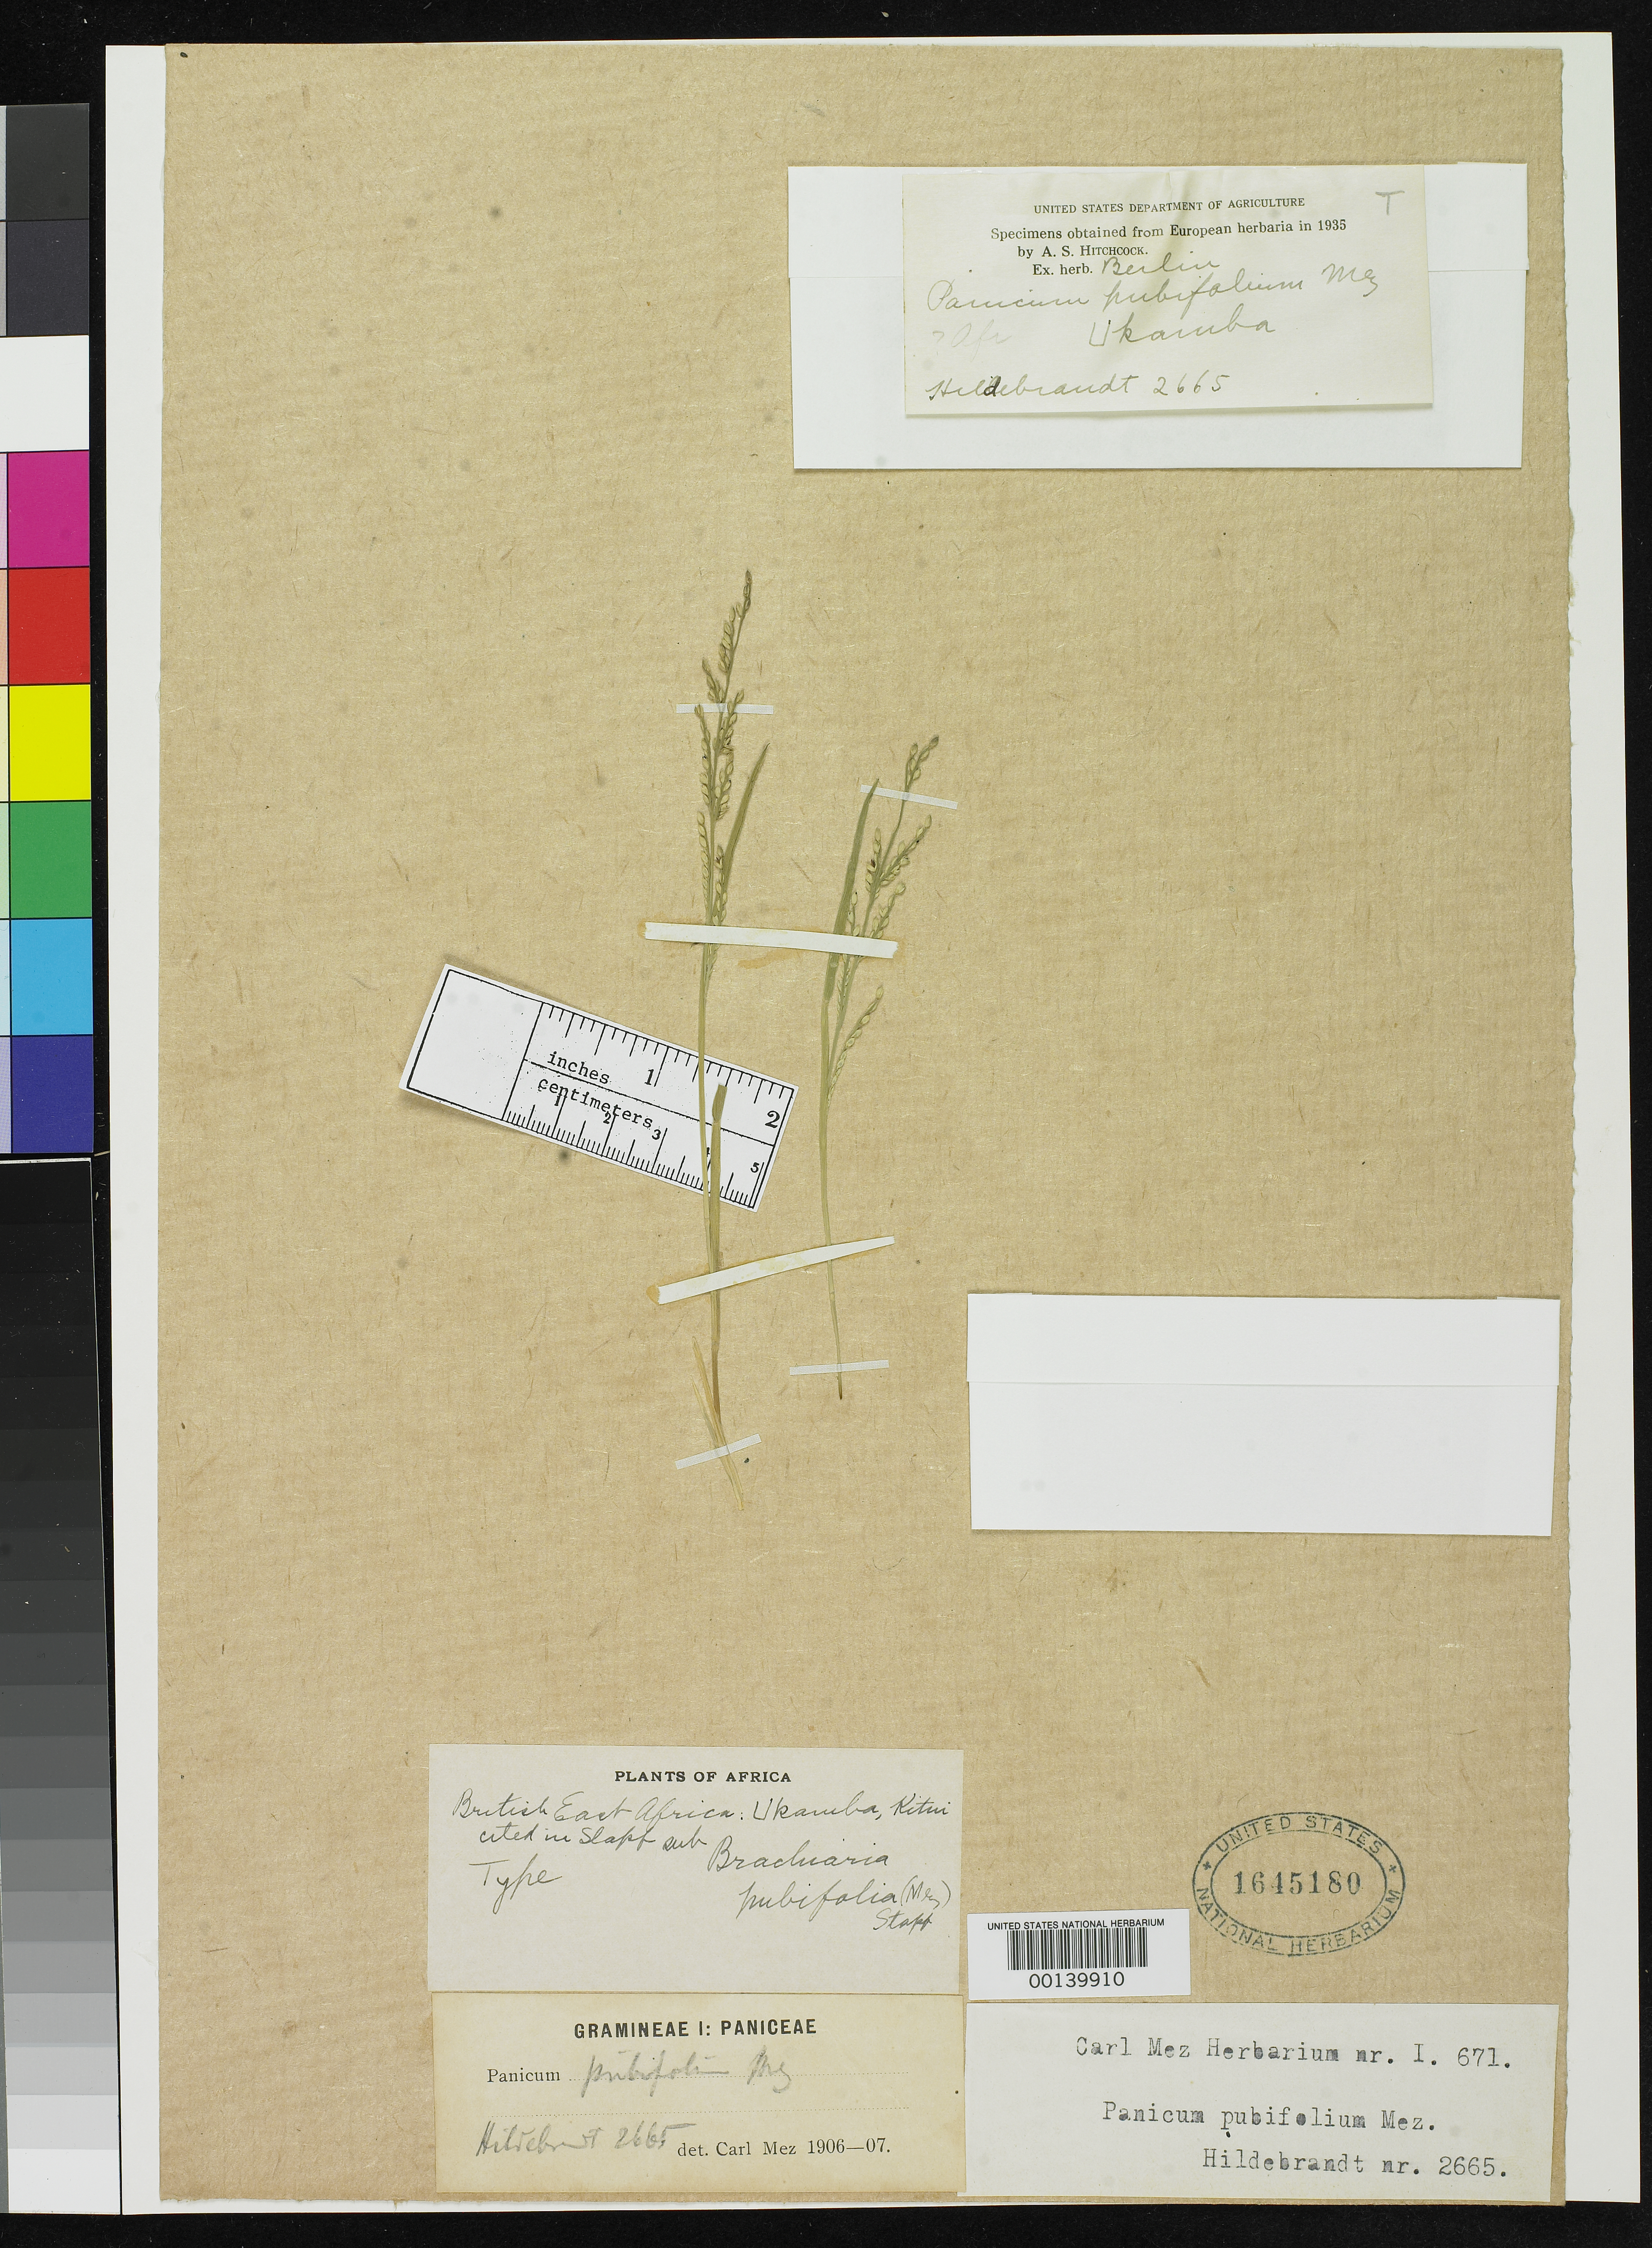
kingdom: Plantae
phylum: Tracheophyta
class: Liliopsida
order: Poales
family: Poaceae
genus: Panicum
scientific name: Panicum pubifolium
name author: Mez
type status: Type Fragment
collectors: J. Hildebrandt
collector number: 2665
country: Kenya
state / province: Kitui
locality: Ukamba, Kitui.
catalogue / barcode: US 1645180